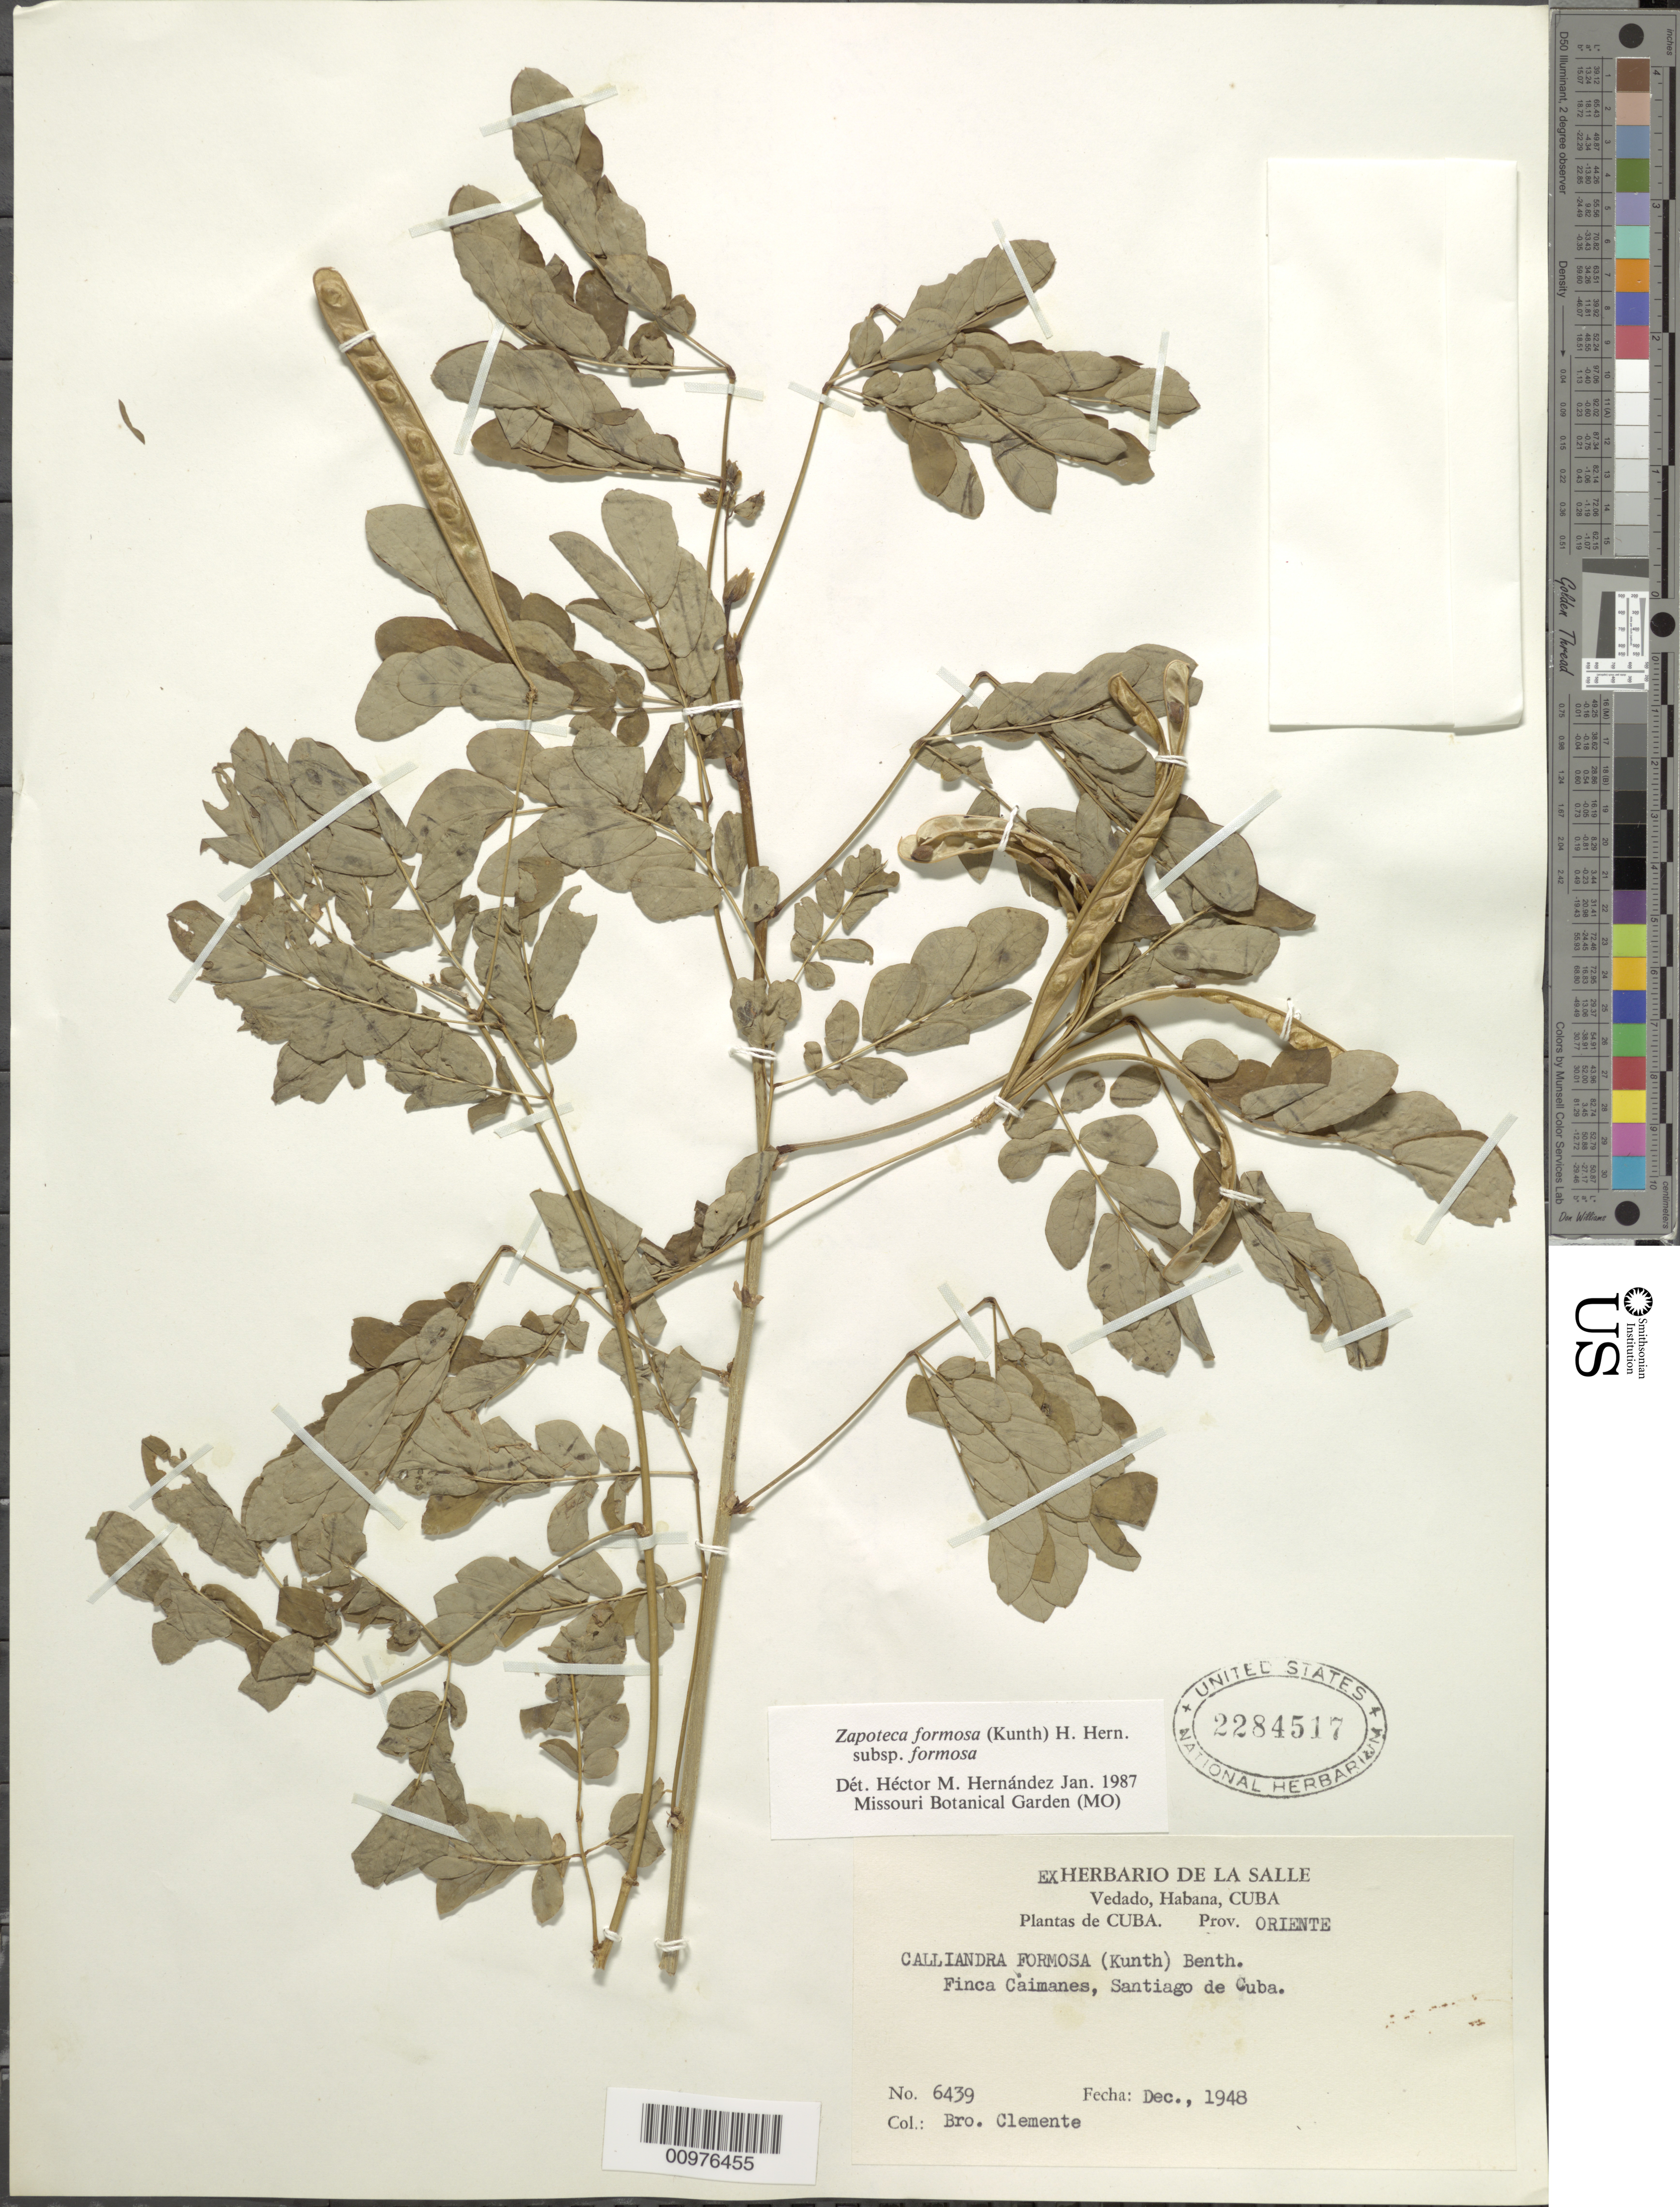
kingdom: Plantae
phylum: Tracheophyta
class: Magnoliopsida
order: Fabales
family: Fabaceae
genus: Zapoteca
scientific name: Zapoteca formosa subsp. formosa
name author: (Kunth) H.M. Hern.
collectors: B. Clement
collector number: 6439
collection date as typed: Dec 1948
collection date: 1948-12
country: Cuba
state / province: Santiago de Cuba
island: Cuba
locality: Finca Caimanes, Santiago de Cuba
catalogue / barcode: US 2284517